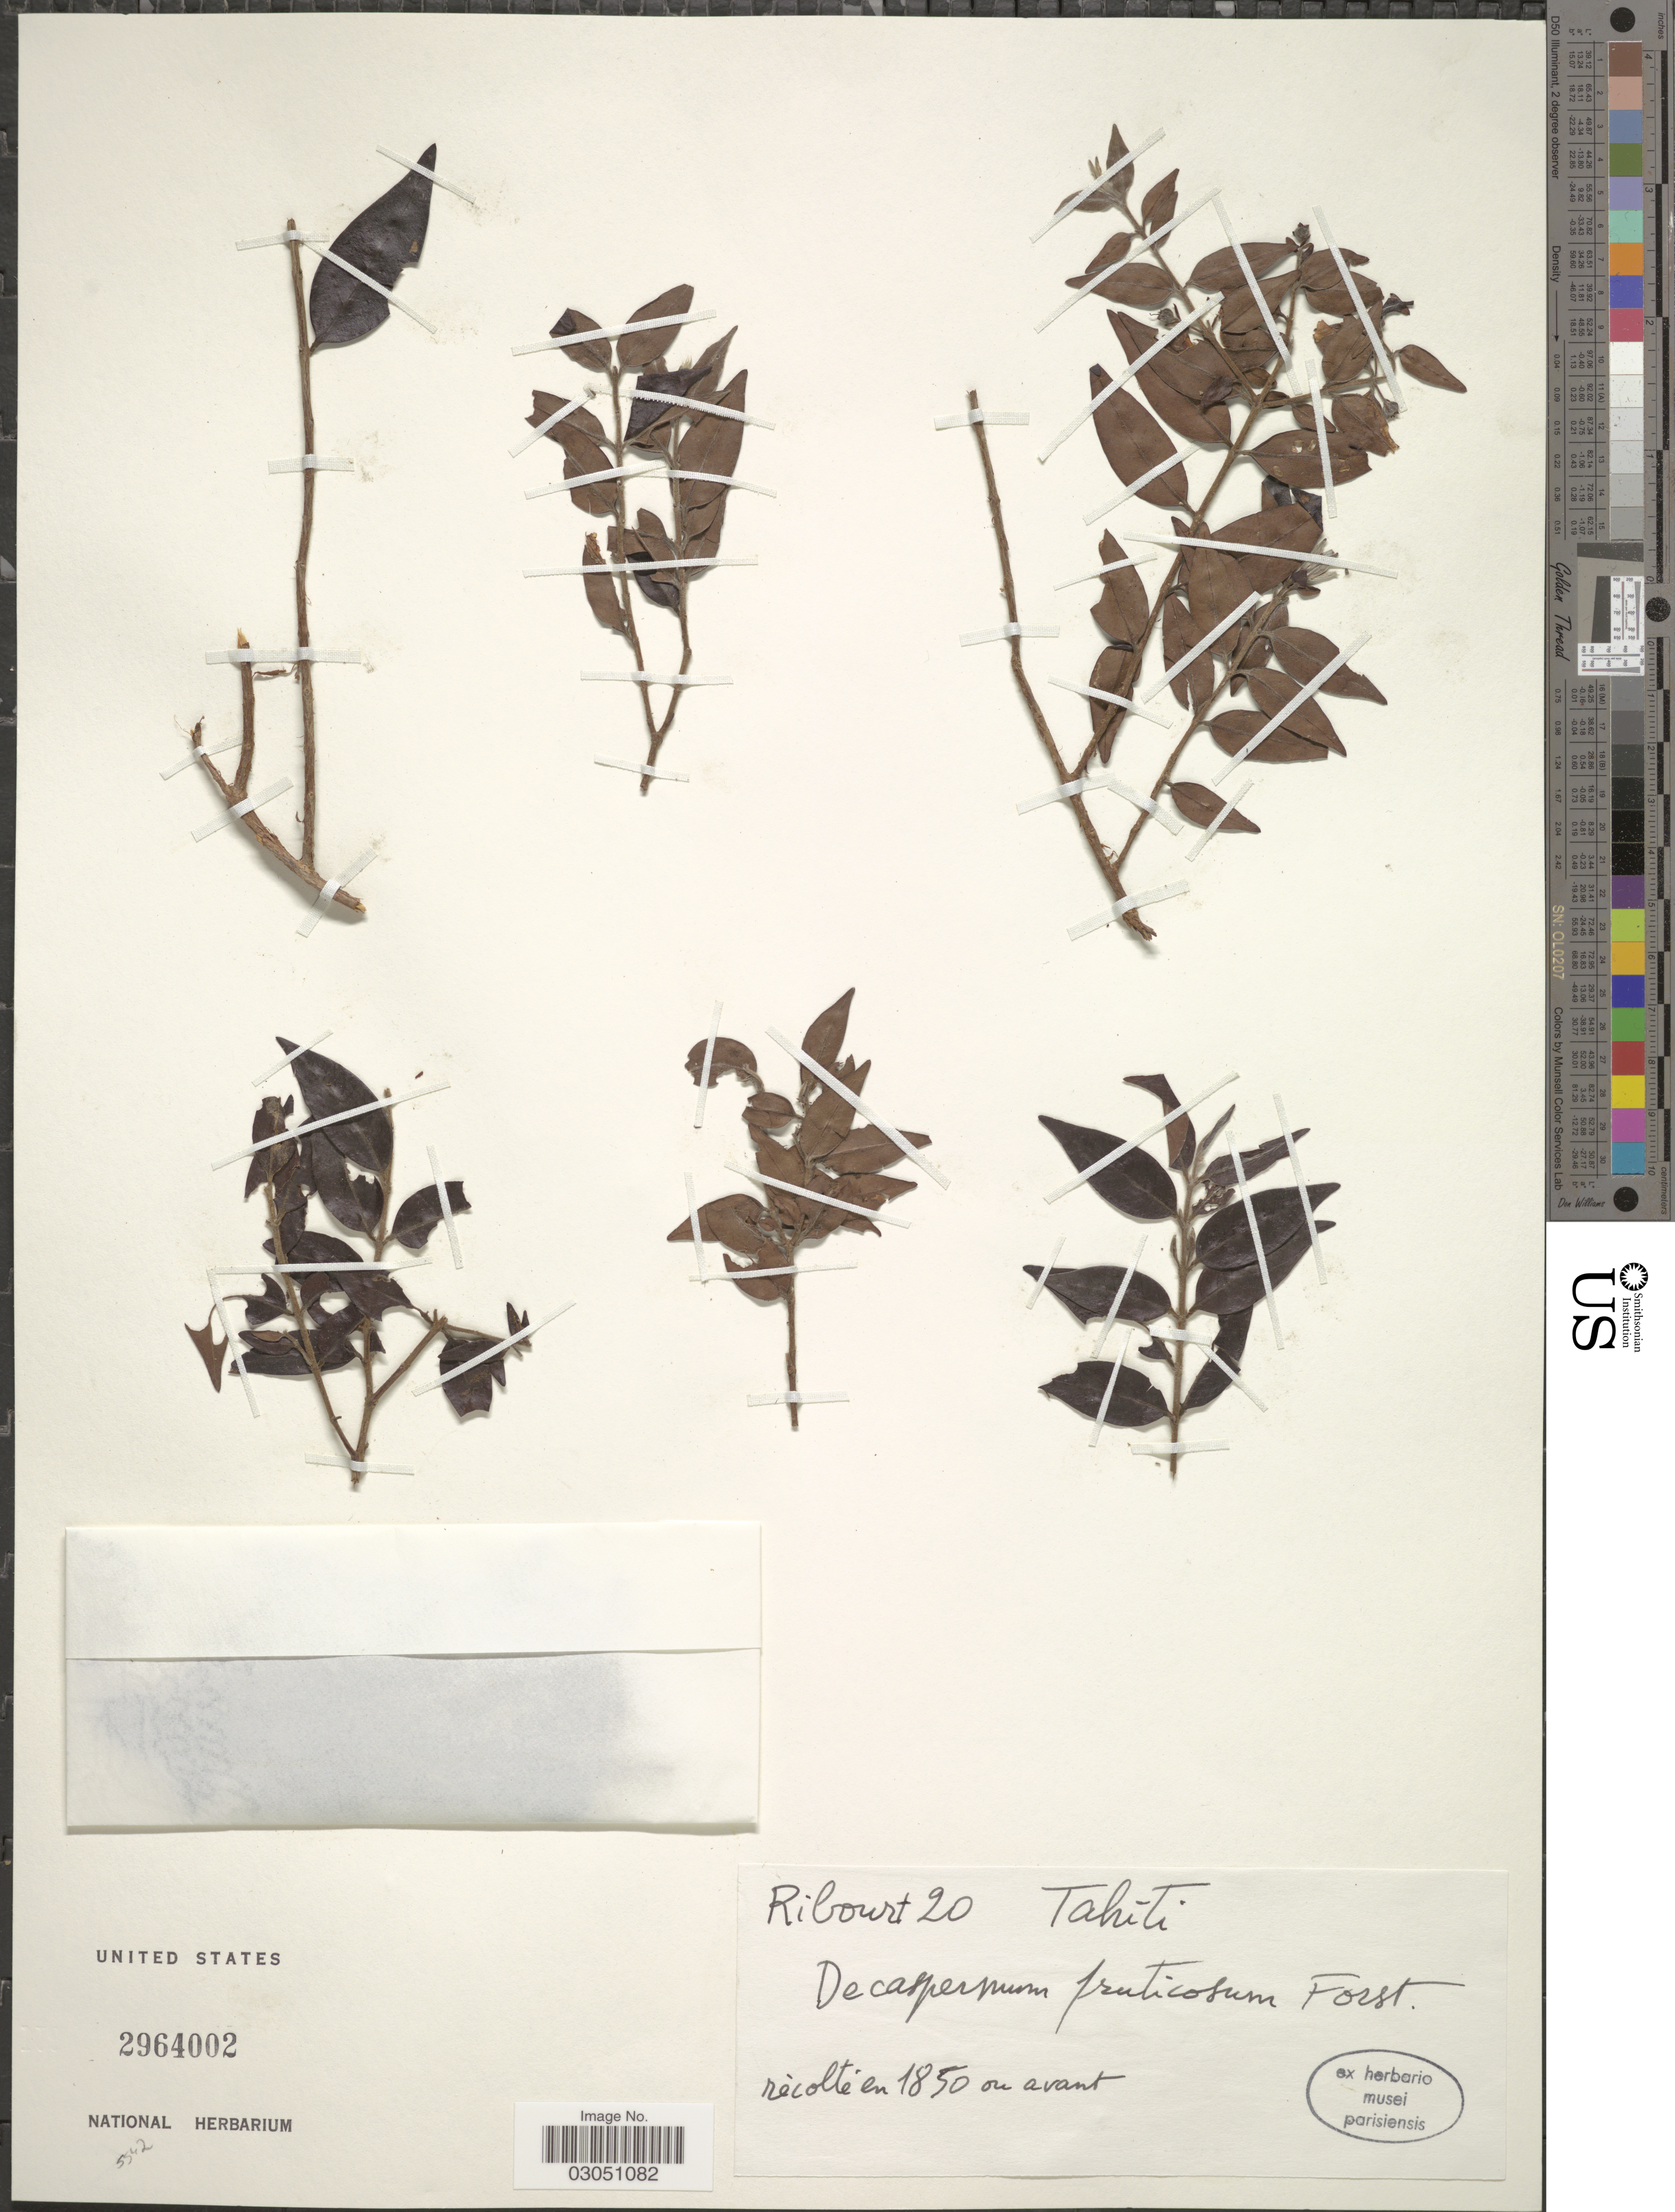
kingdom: Plantae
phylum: Tracheophyta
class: Magnoliopsida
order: Myrtales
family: Myrtaceae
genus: Decaspermum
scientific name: Decaspermum fruticosum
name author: J.R. Forst. & G. Forst.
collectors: -. Ribourt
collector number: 20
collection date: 1850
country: French Polynesia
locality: Tahiti.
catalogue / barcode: US 2964002